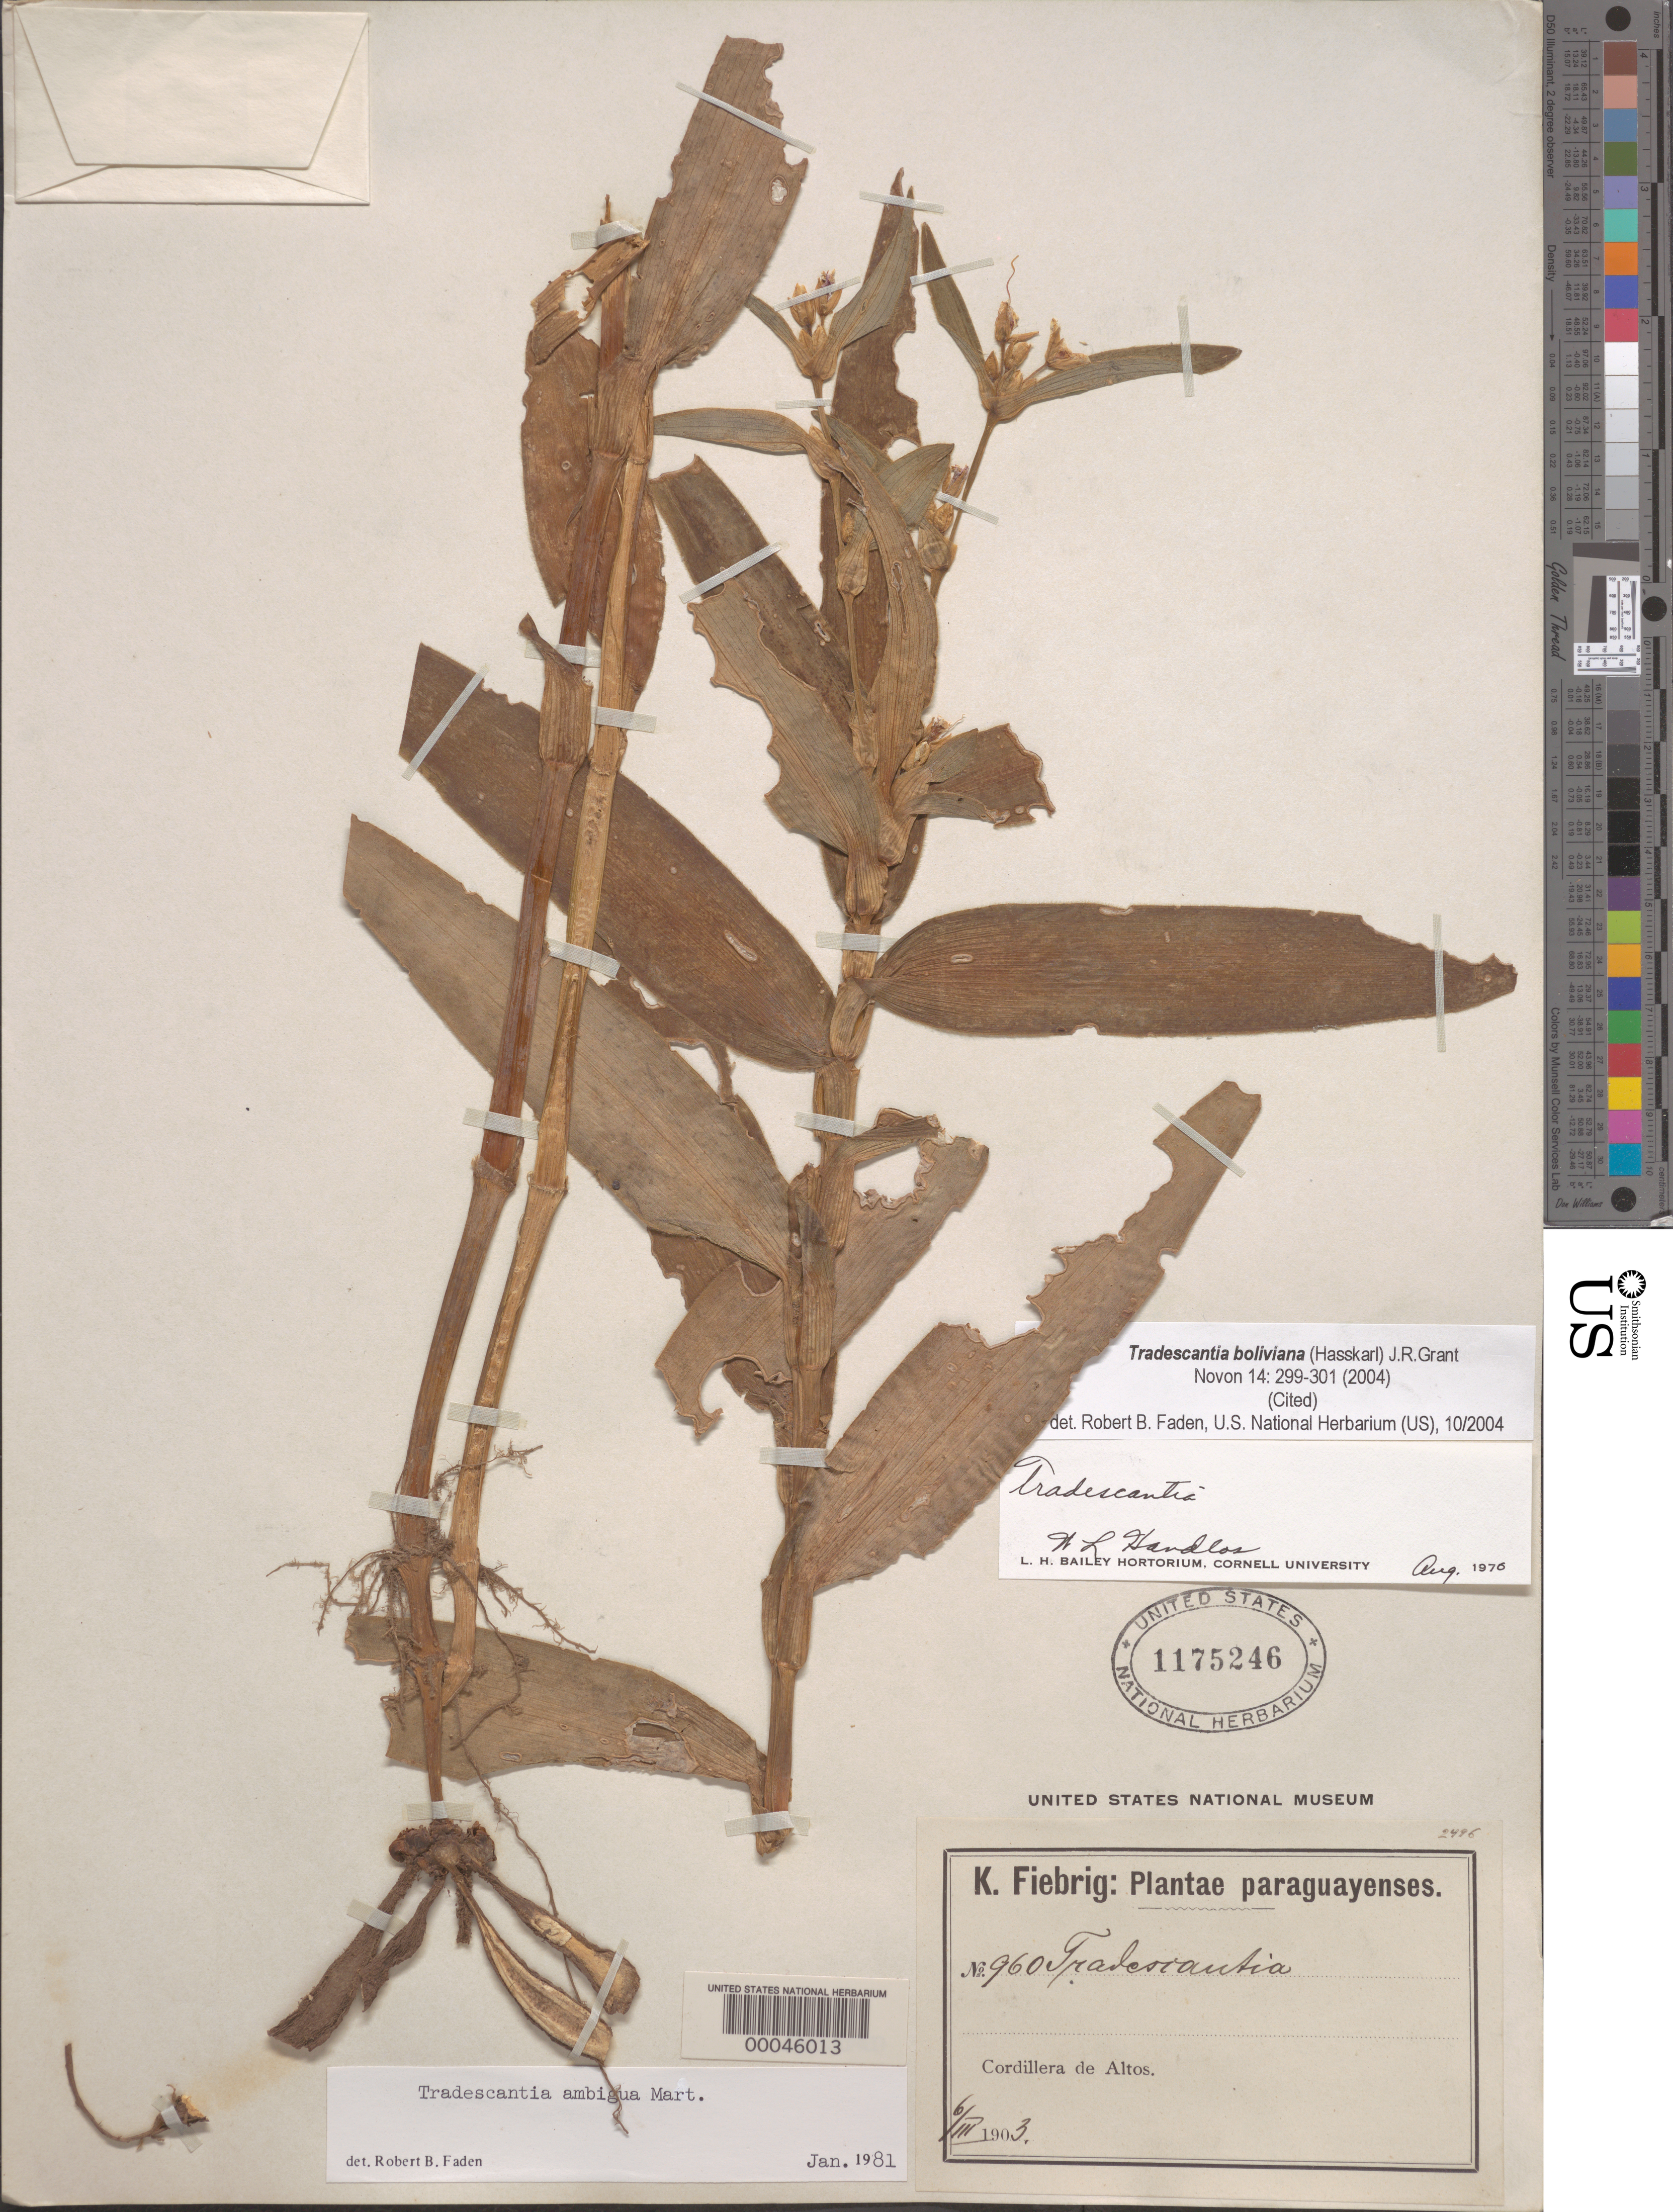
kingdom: Plantae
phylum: Tracheophyta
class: Liliopsida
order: Commelinales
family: Commelinaceae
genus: Tradescantia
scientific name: Tradescantia ambigua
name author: Mart. ex Schult. & Schult. f.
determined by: Faden, Robert B., (US), Smithsonian Institution - National Museum of Natural History (UNITED STATES)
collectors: K. Fiebrig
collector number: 960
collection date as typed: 06 Mar 1903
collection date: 1903-03-06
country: Paraguay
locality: Cordillera de altos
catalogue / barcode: US 1175246